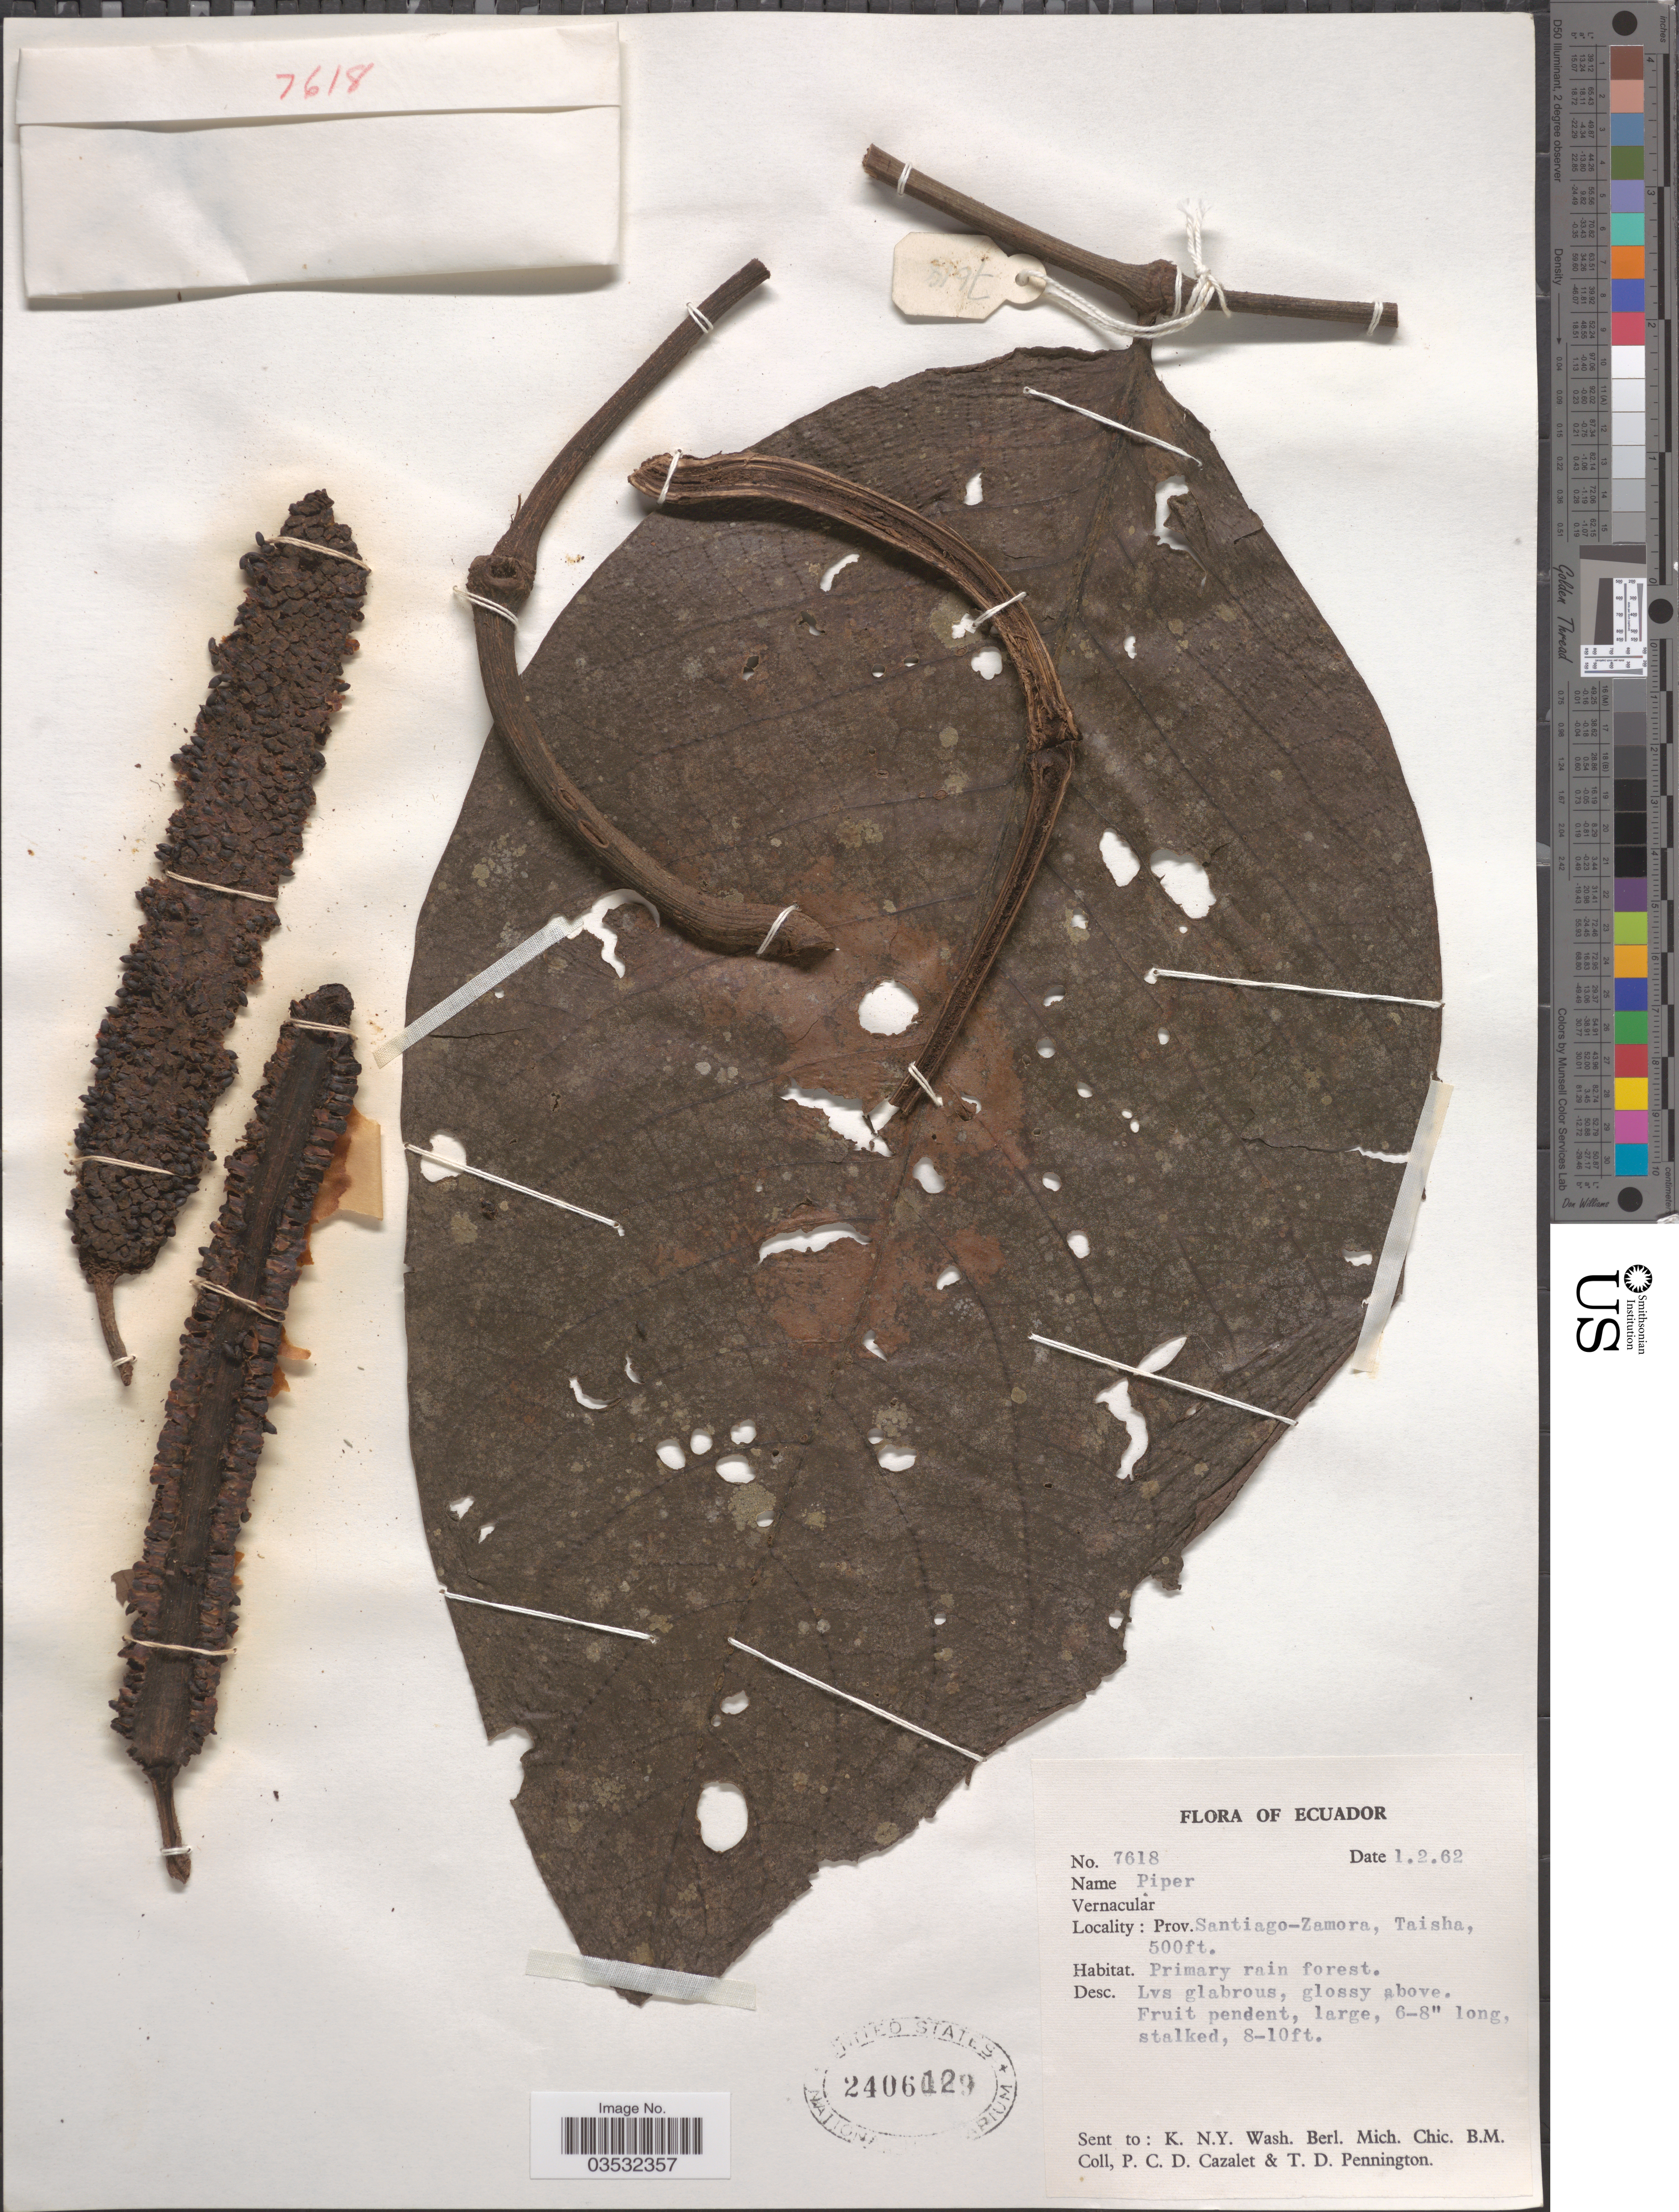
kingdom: Plantae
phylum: Tracheophyta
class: Magnoliopsida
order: Piperales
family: Piperaceae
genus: Piper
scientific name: Piper sp.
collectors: P. C. D. Cazalet & T. D. Pennington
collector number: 7618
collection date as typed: Transcribed d/m/y: 1/2/62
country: Ecuador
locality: Prov. Santiago - Zamora. Taisha.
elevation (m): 152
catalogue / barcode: US 2406129